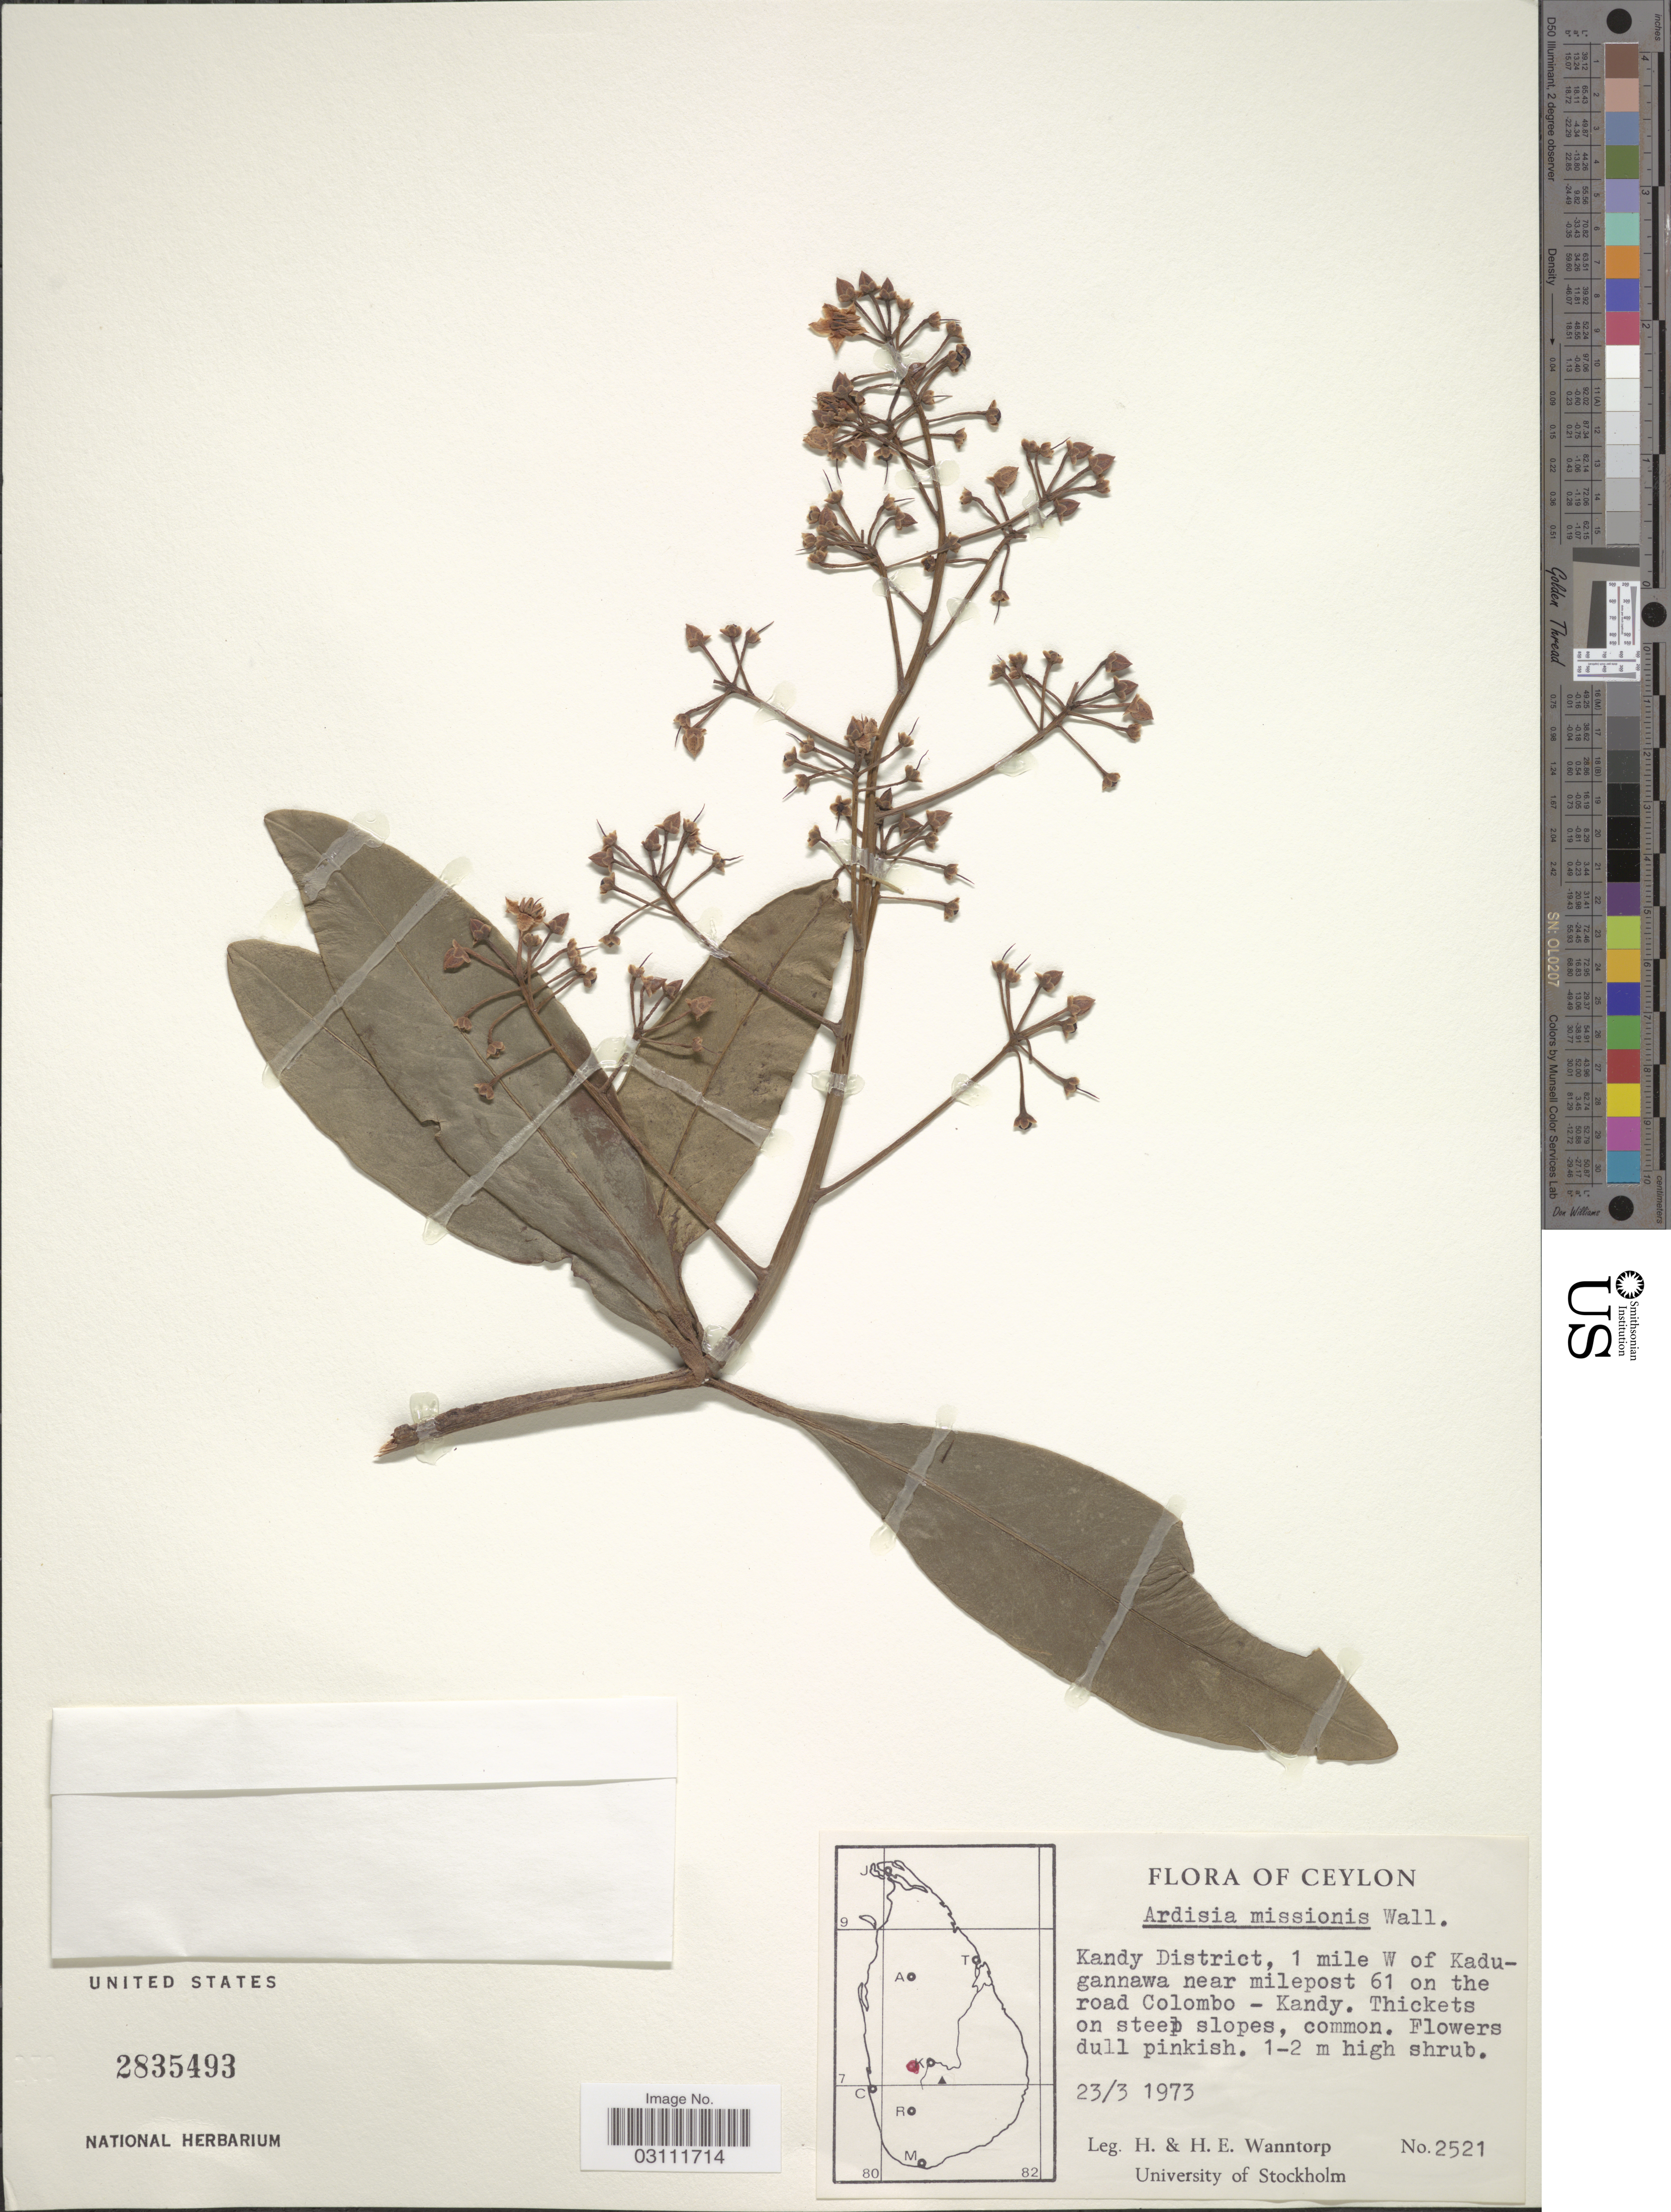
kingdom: Plantae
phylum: Tracheophyta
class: Magnoliopsida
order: Ericales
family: Primulaceae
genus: Ardisia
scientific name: Ardisia missionis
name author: Wall. ex A. DC.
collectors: H. Wanntorp & H. Wanntorp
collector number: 2521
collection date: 1973-03-23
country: Sri Lanka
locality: Ceylon, Kandy District, 1 mile W of Kadugannawa near milepost 61 on the road Colombo - Kandy.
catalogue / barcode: US 2835493